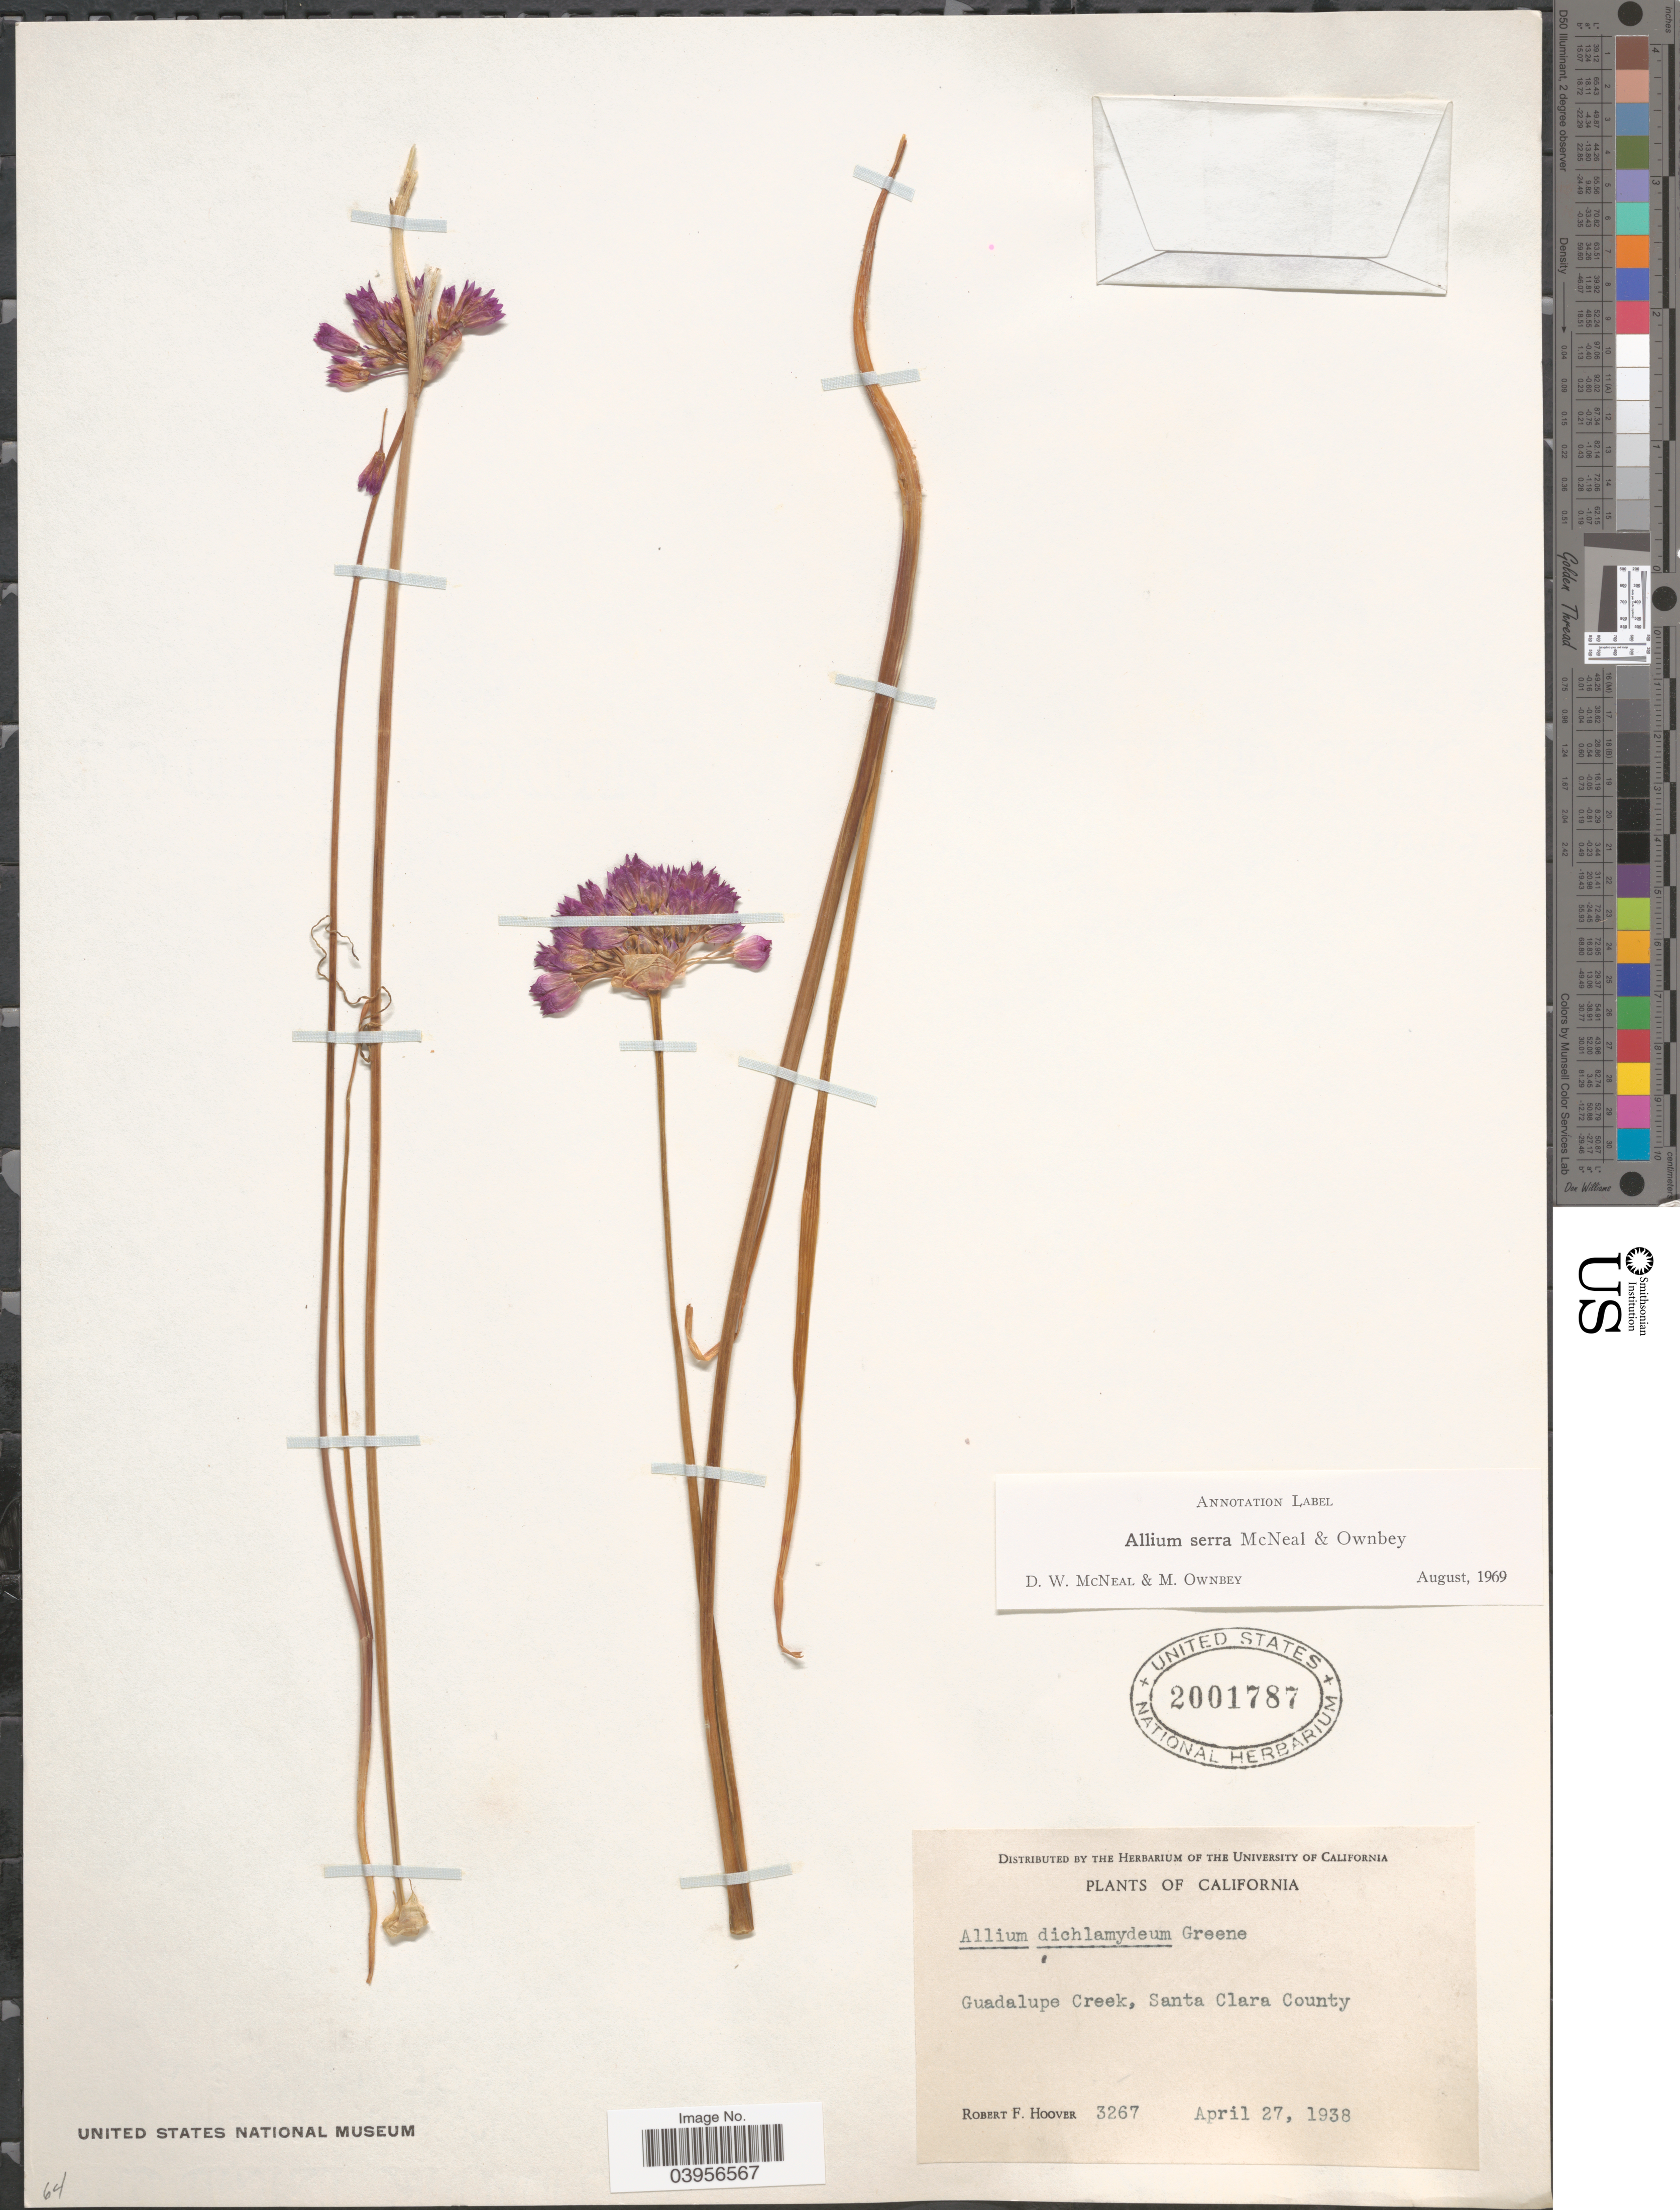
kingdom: Plantae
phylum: Tracheophyta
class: Liliopsida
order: Asparagales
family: Amaryllidaceae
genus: Allium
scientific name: Allium serra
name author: McNeal & Ownbey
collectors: R. F. Hoover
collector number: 3267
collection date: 1938-04-27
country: United States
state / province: California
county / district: Santa Clara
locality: Guadalupe Creek, Santa Clara County.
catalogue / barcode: US 2001787